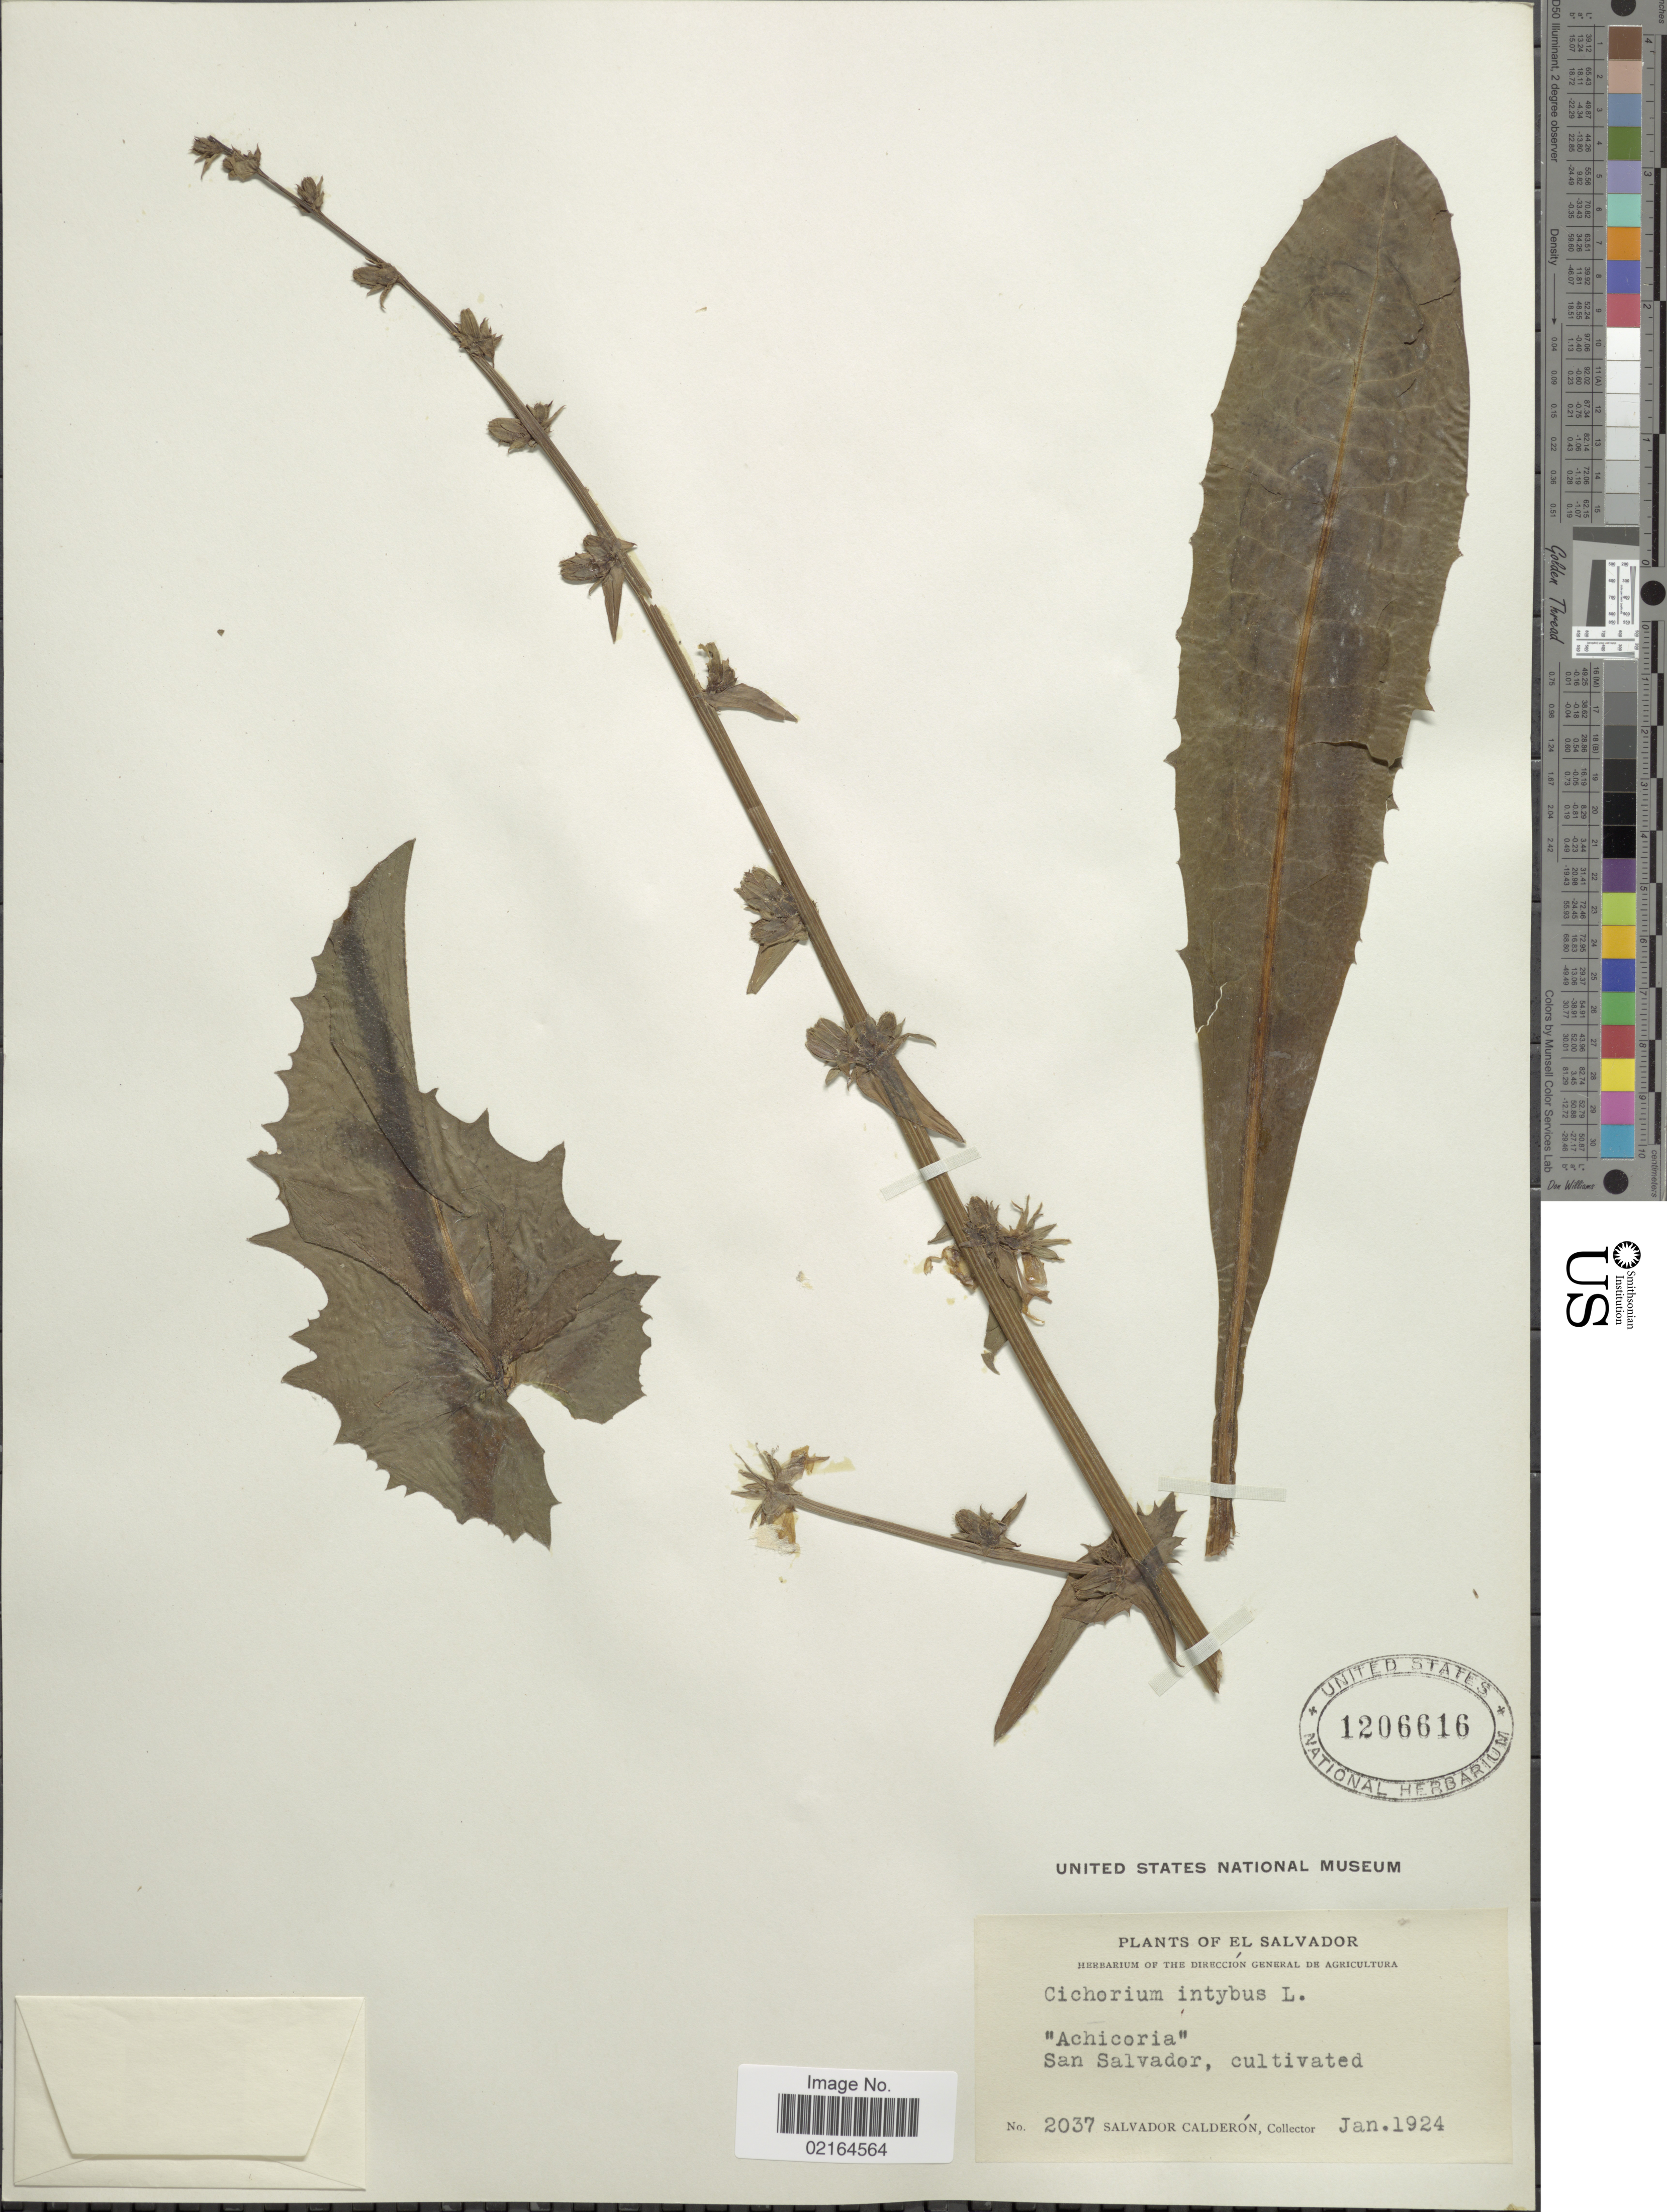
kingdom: Plantae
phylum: Tracheophyta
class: Magnoliopsida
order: Asterales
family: Asteraceae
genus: Cichorium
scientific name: Cichorium intybus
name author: L.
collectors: S. Calderón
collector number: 2037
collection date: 1924-01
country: El Salvador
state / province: San Salvador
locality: San Salvador, cultivated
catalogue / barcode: US 1206616